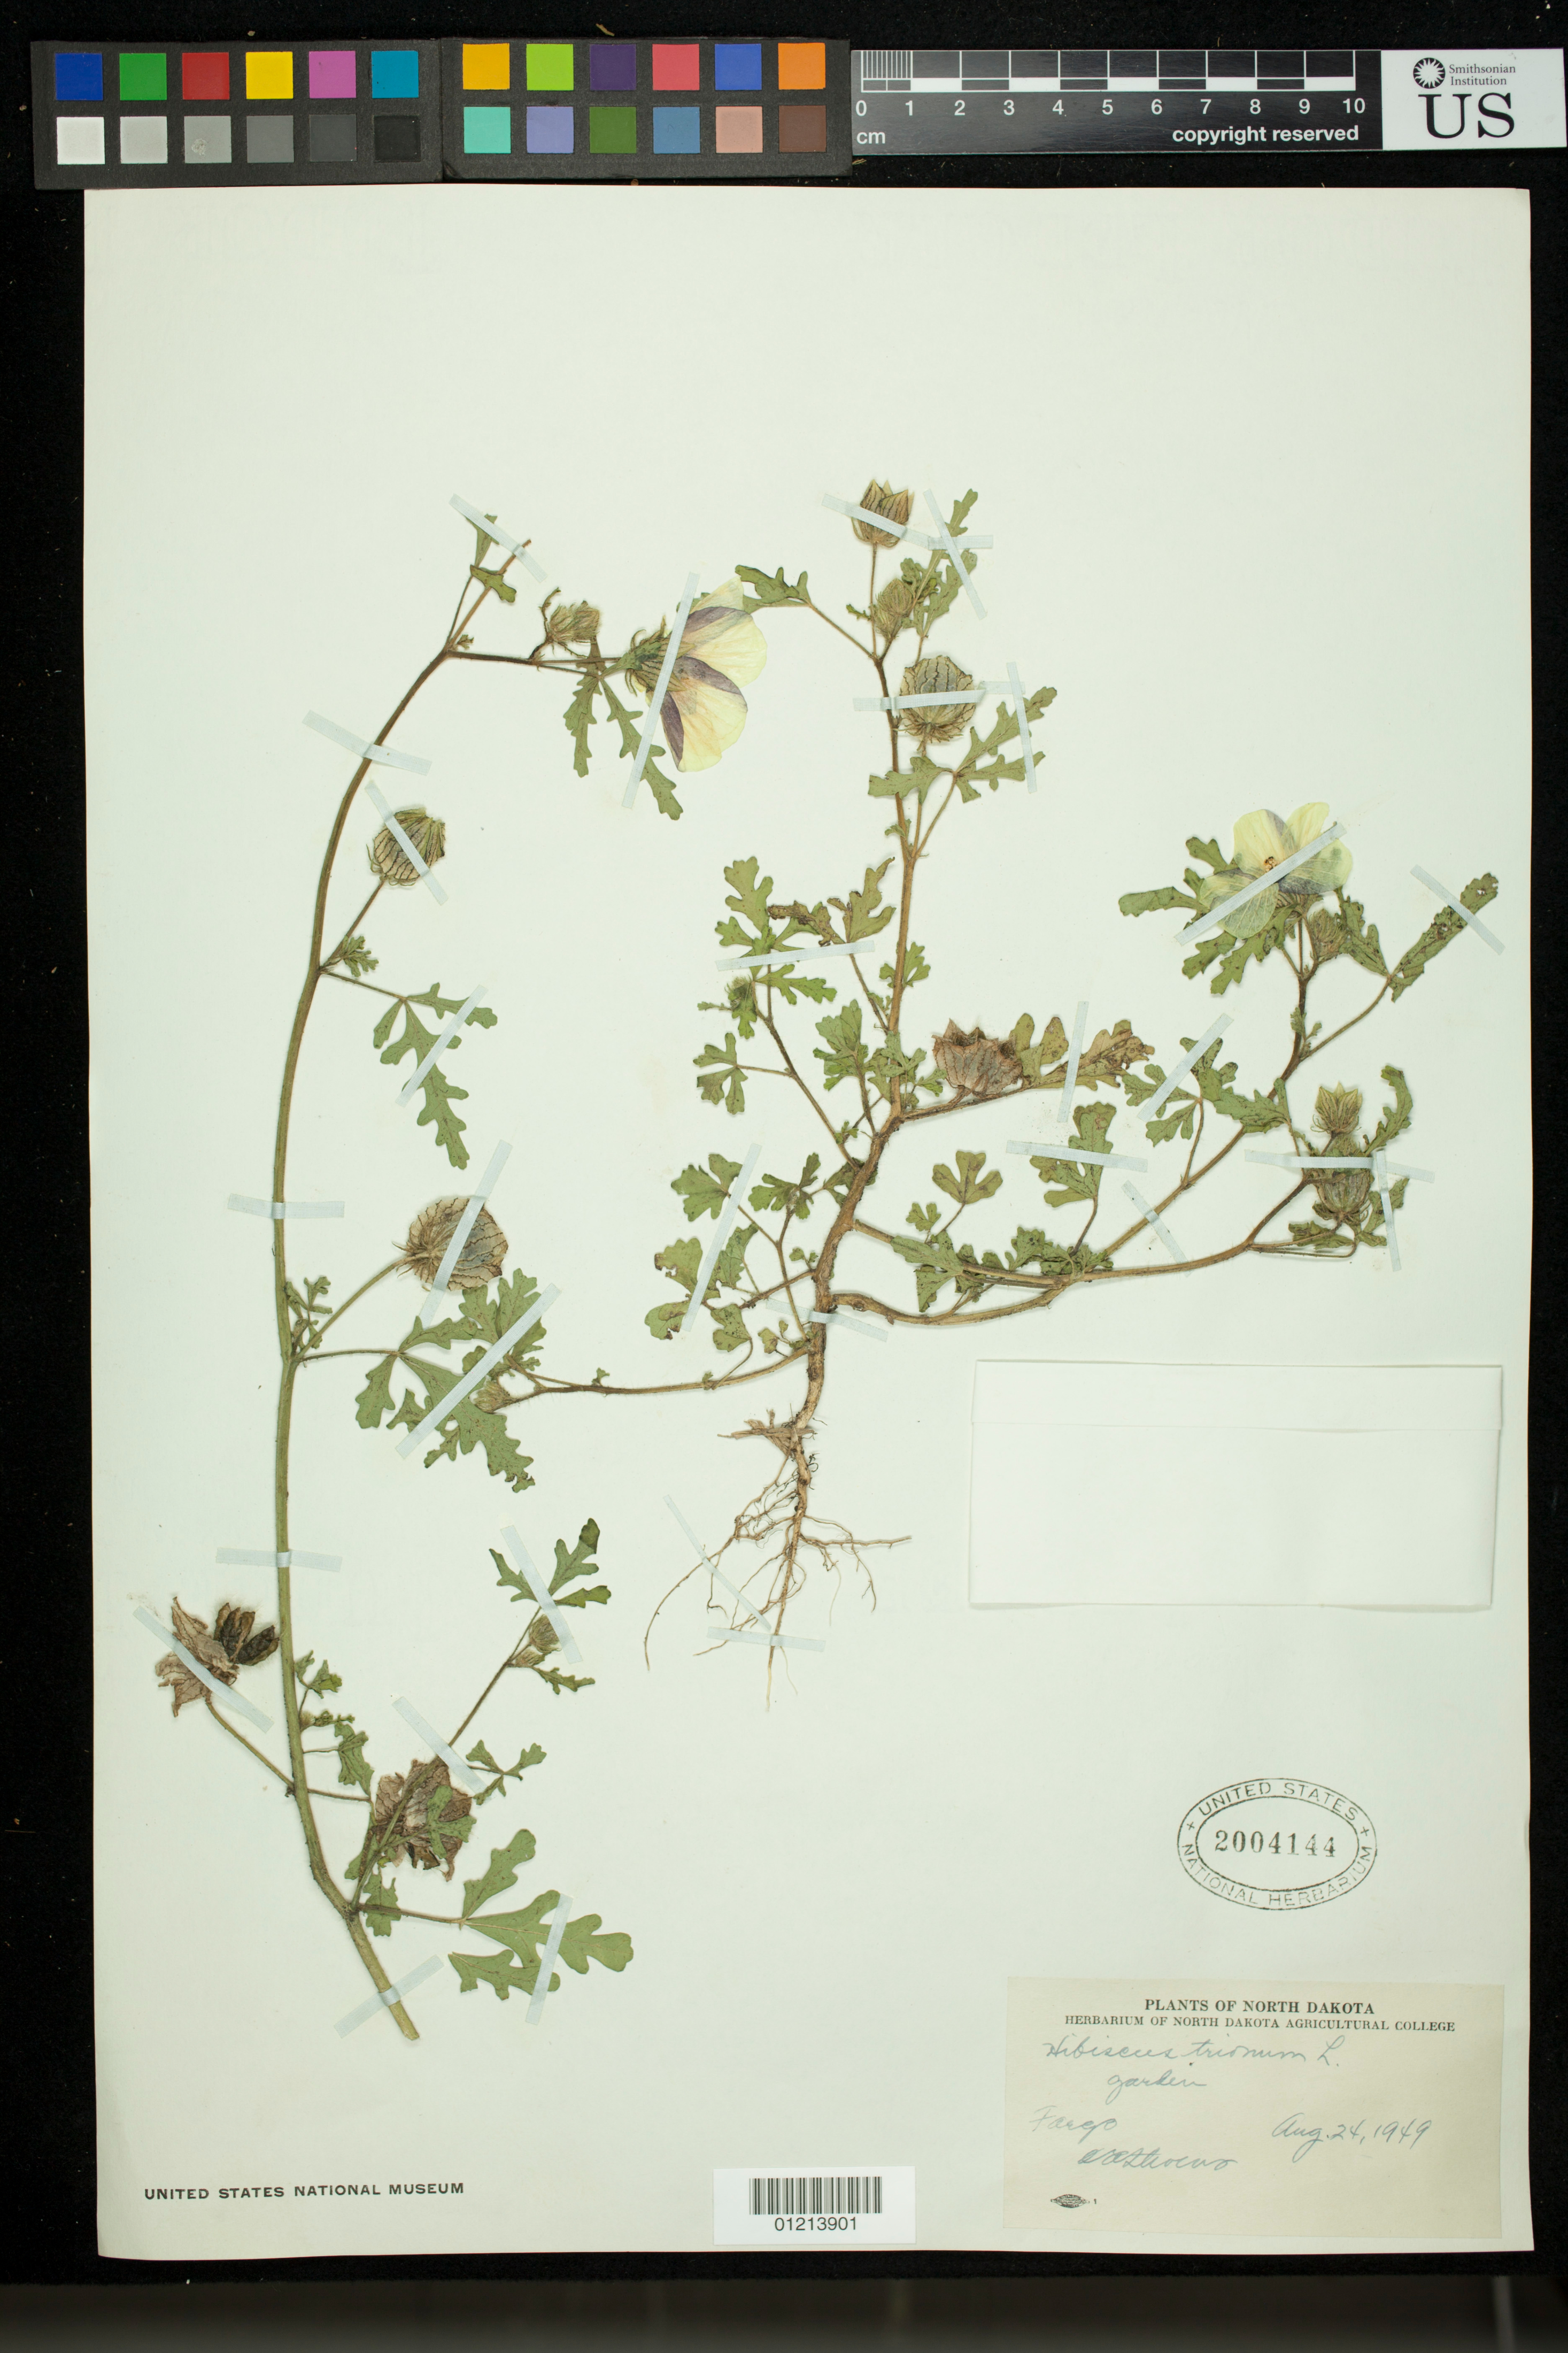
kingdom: Plantae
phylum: Tracheophyta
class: Magnoliopsida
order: Malvales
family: Malvaceae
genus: Hibiscus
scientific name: Hibiscus trionum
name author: L.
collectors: O. A. Stevens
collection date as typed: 24 Aug 1949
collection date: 1949-08-24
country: United States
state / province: North Dakota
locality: Fargo, garden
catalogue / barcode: US 2004144